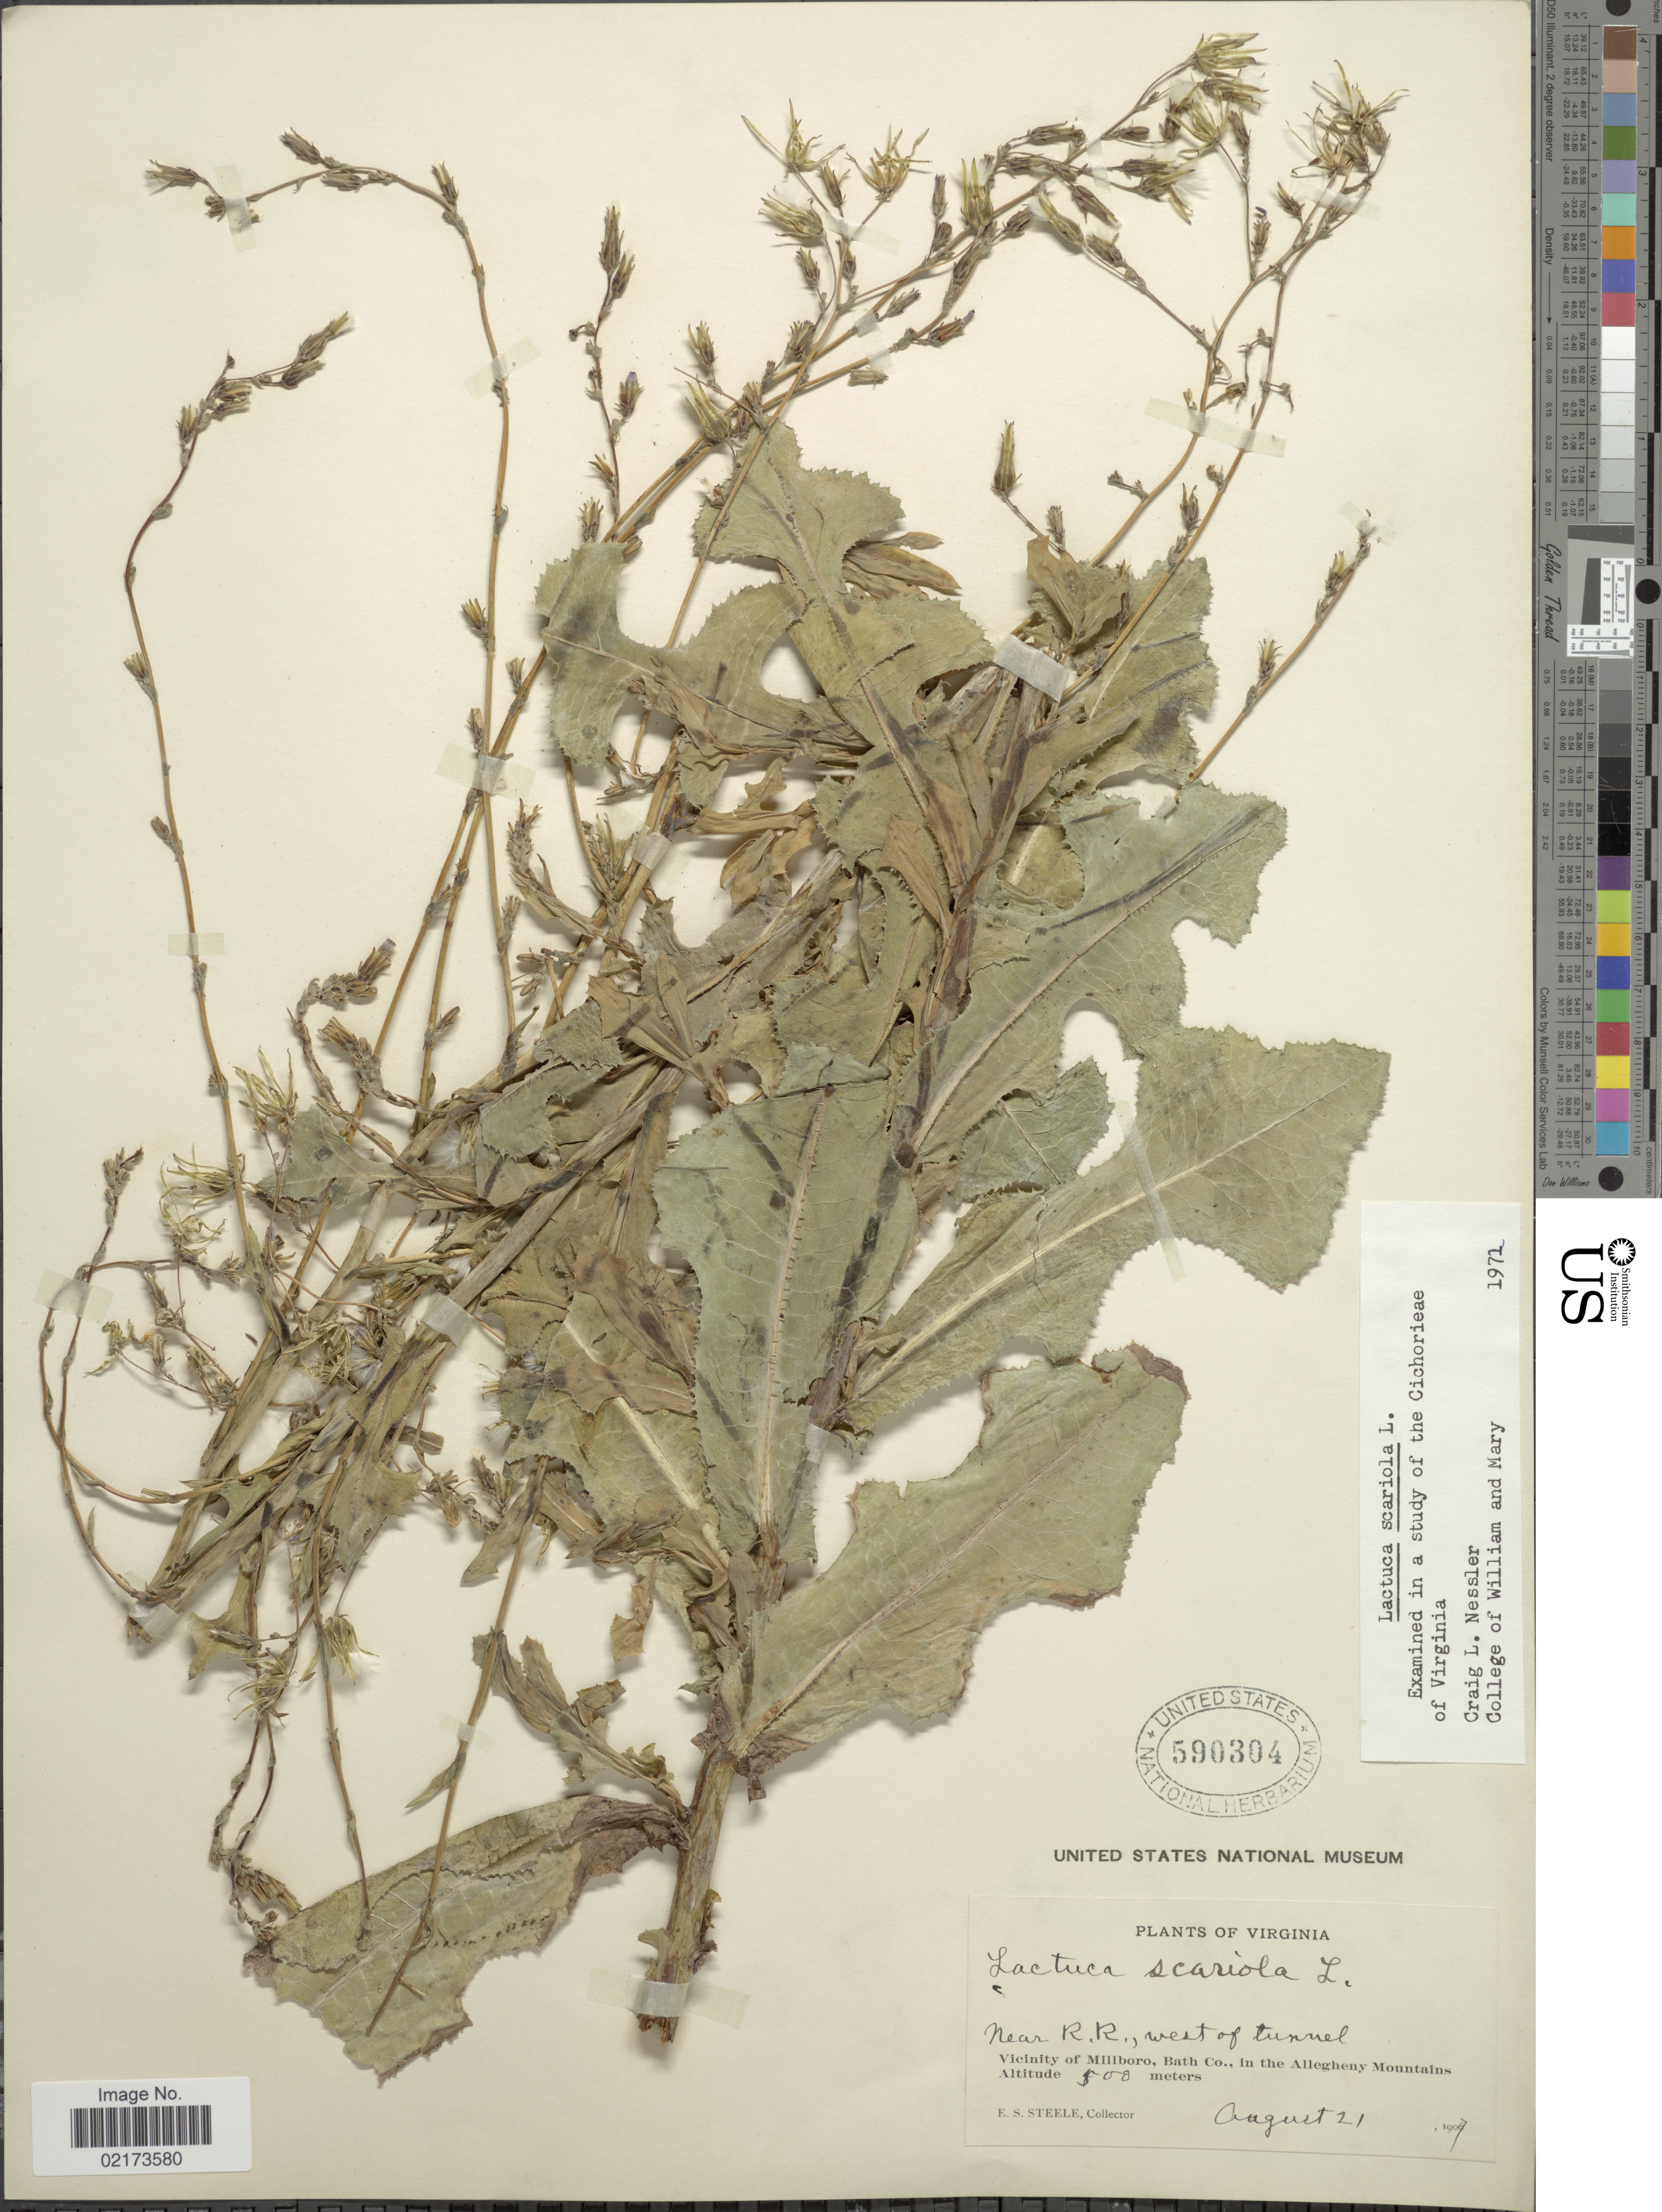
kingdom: Plantae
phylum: Tracheophyta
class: Magnoliopsida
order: Asterales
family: Asteraceae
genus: Lactuca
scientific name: Lactuca serriola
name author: L.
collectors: E. Steele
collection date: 1907-08-21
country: United States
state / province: Virginia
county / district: Bath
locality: Near R. R., west of tunnel, Vicinity of Millboro, Bath Co., in the Allegheny Mountains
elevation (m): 500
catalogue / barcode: US 590304